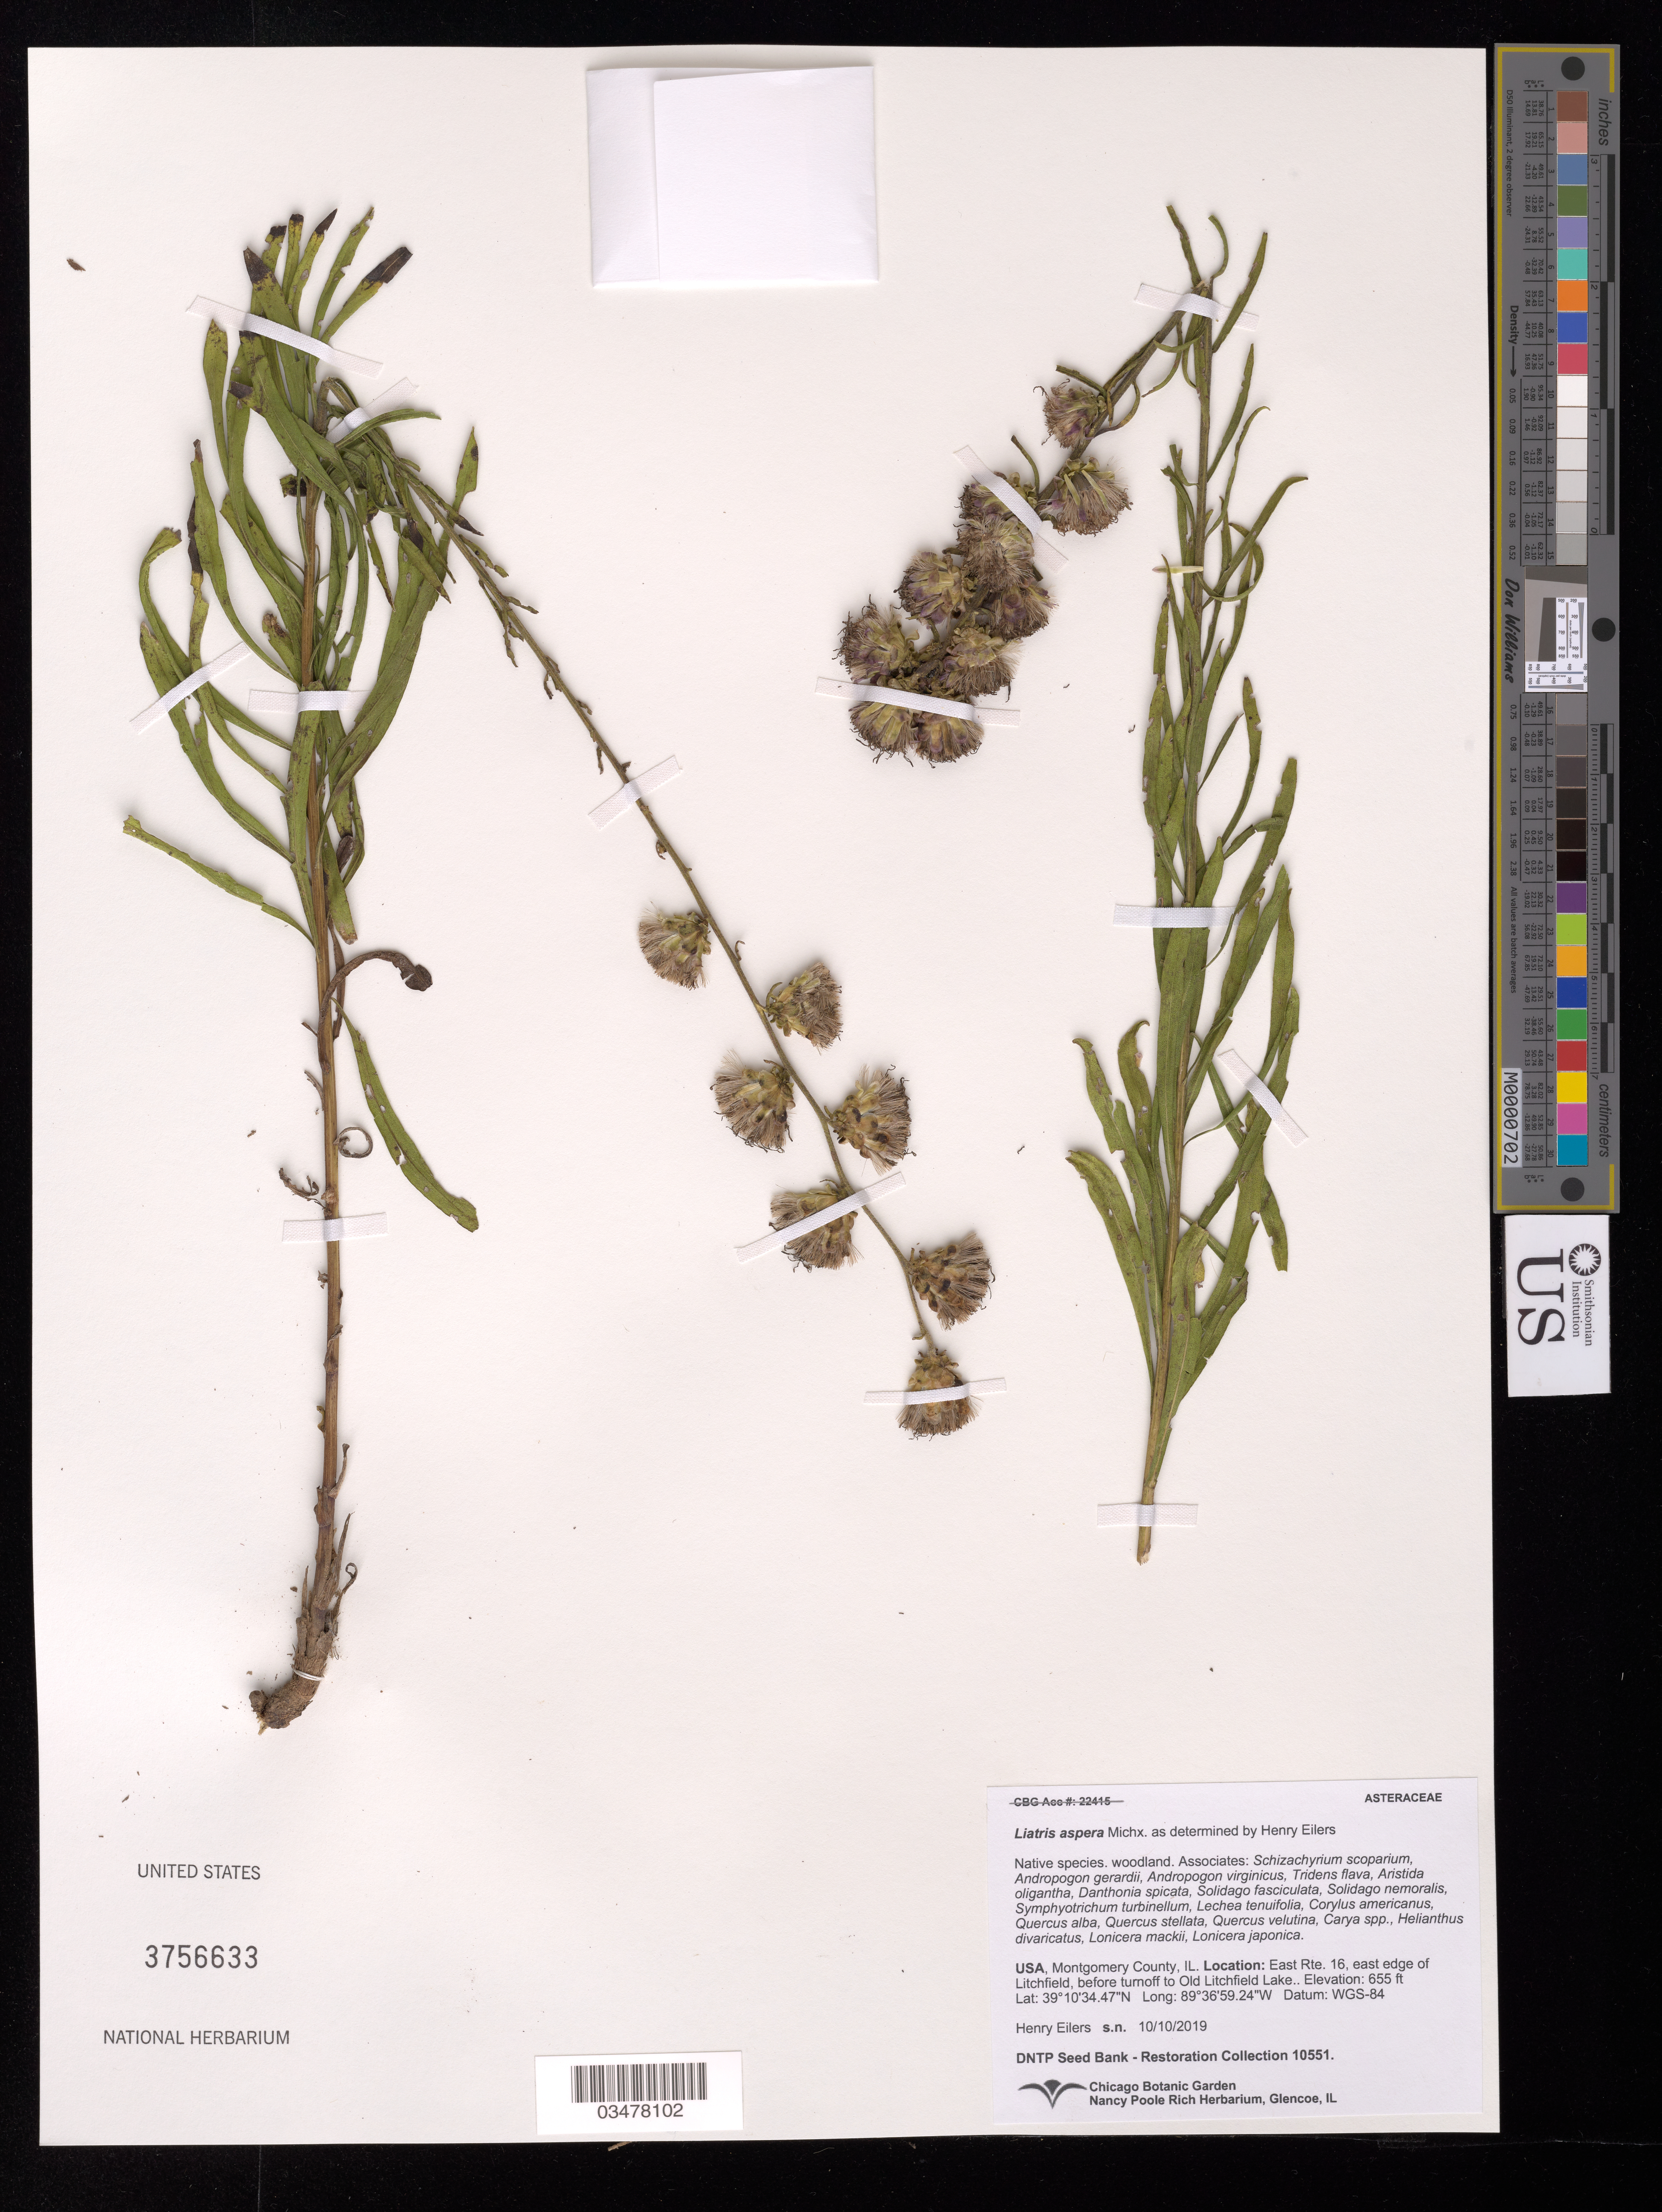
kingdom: Plantae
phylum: Tracheophyta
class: Magnoliopsida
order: Asterales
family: Asteraceae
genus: Liatris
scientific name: Liatris aspera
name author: Michx.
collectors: H. Eilers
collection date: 2019-10-10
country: United States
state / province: Illinois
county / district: Montgomery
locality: East Rte. 16, east edge of Litchfield, before turnoff to Old Litchfield Lake.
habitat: Woodland. With Tridens flava, Aristida oligantha, Corylus americanus, Carya sp., etc.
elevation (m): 200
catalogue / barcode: US 3756633